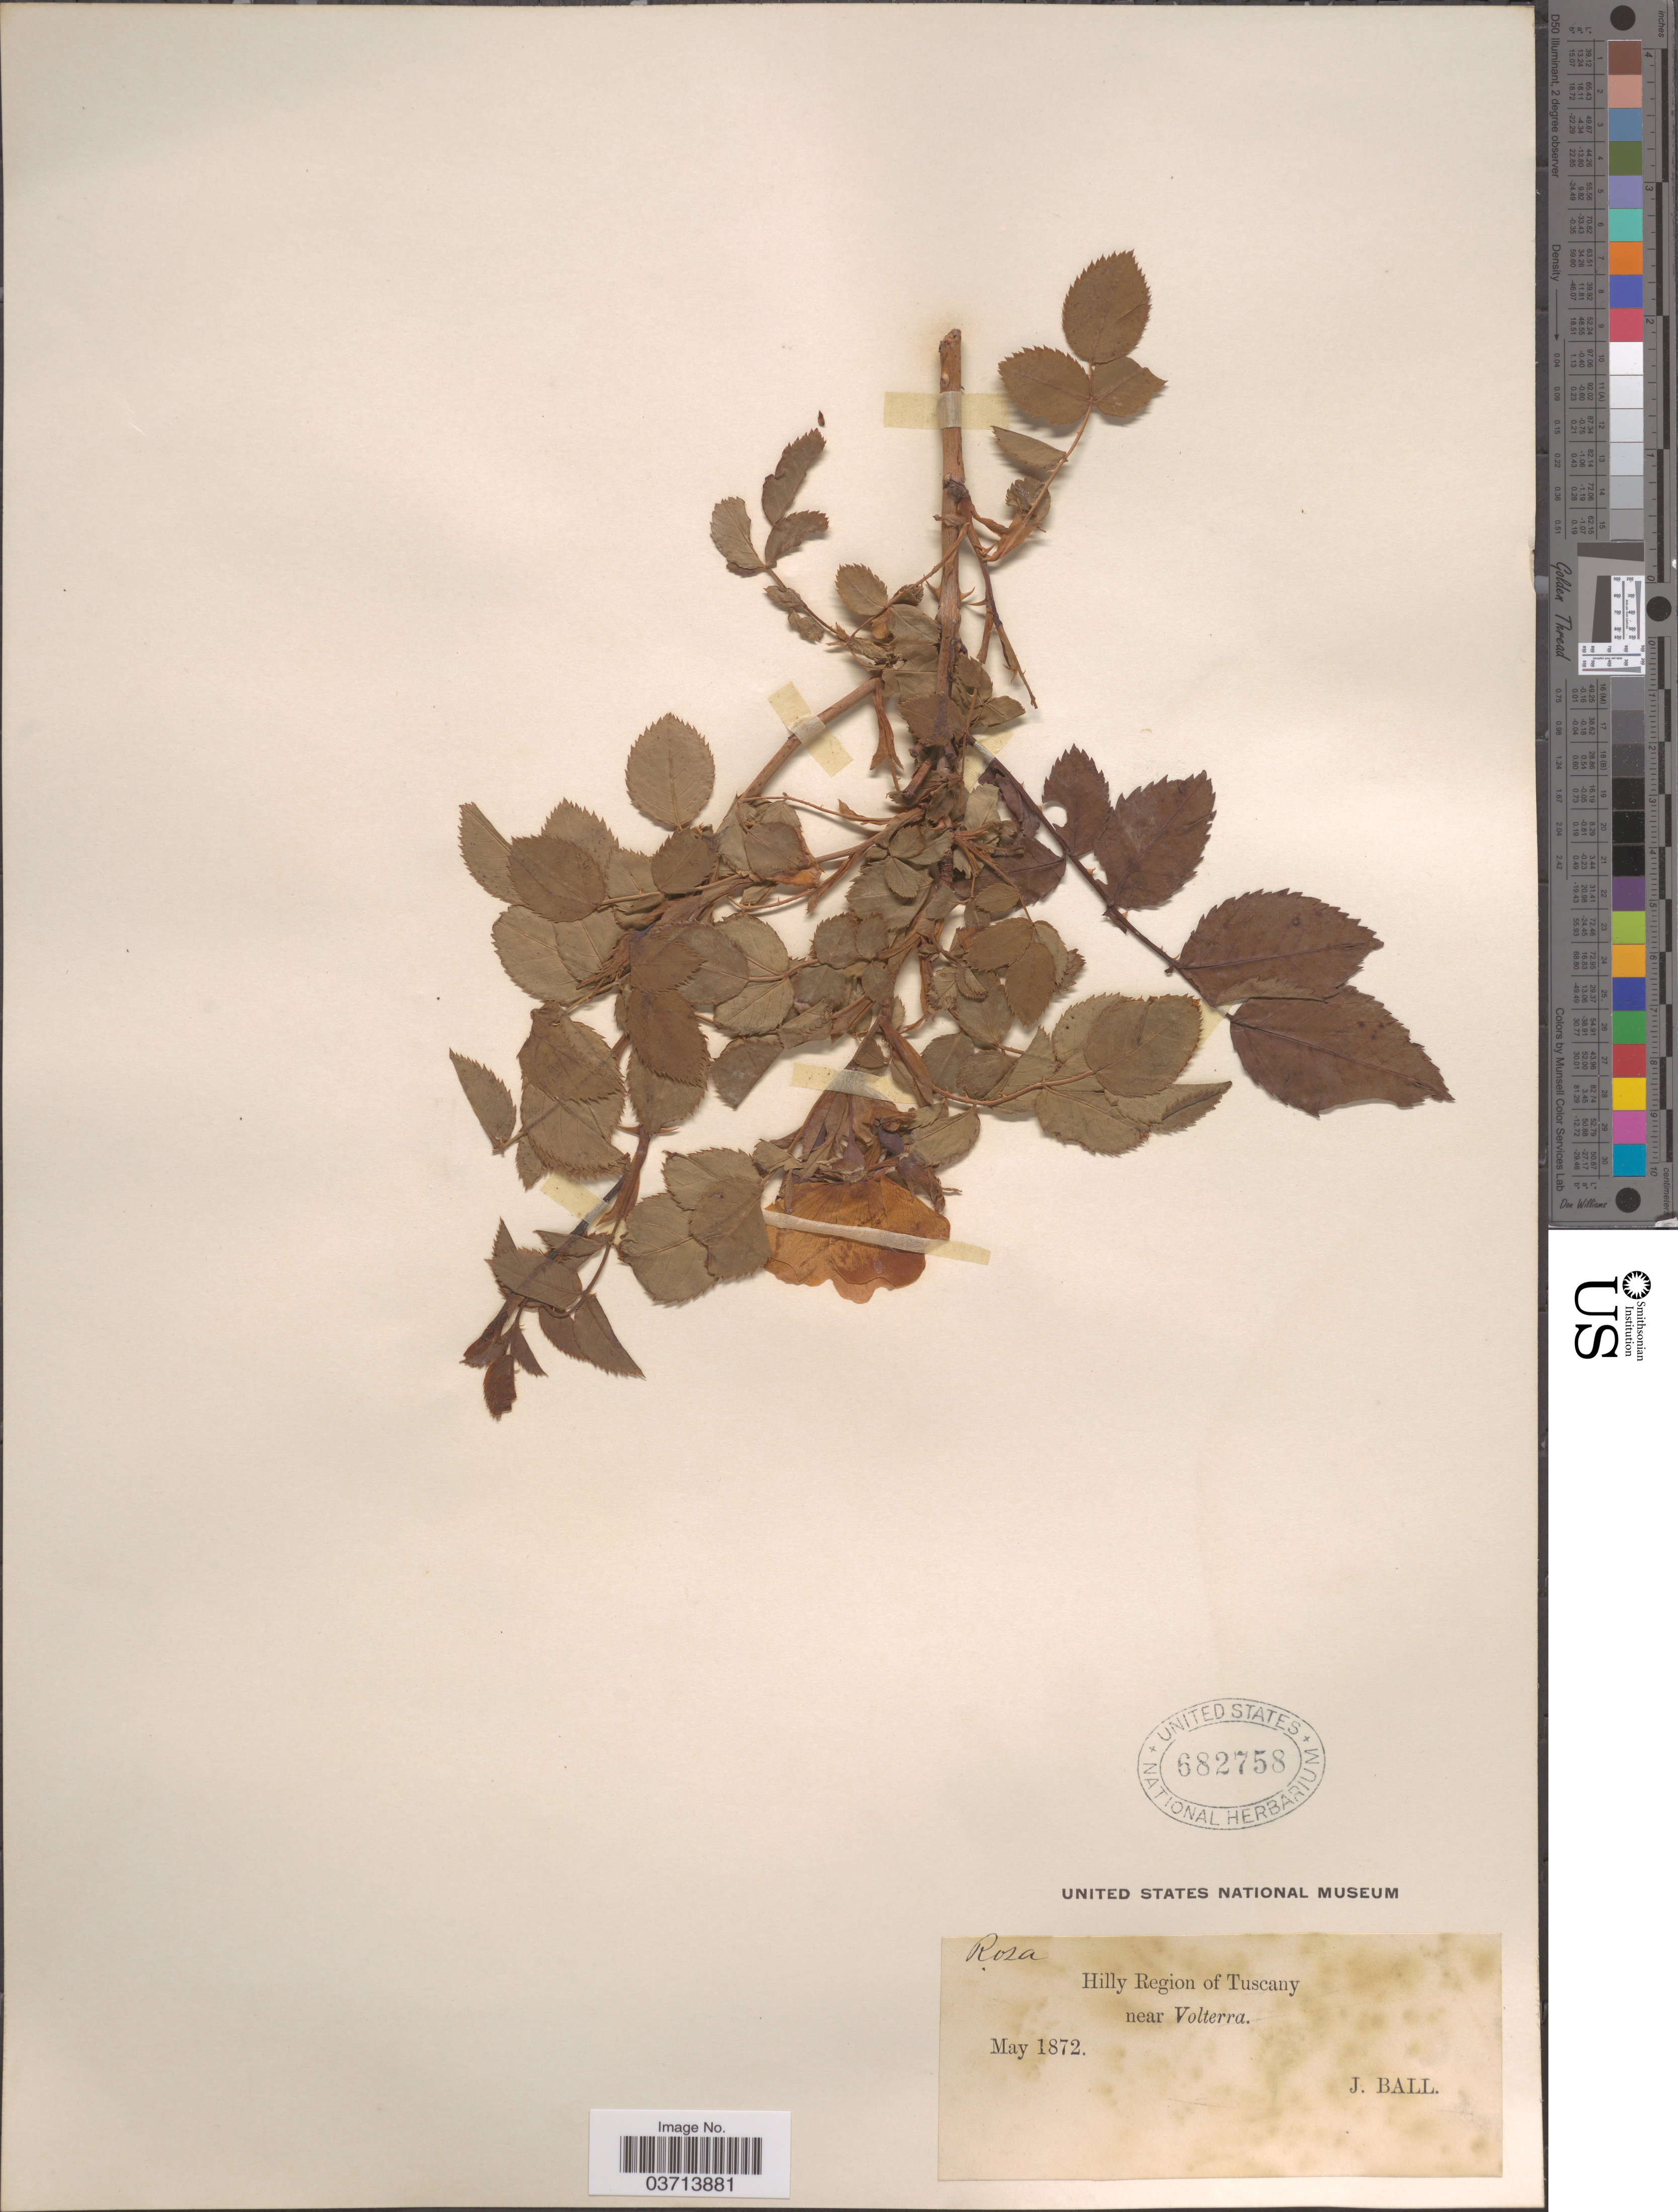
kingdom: Plantae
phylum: Tracheophyta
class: Magnoliopsida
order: Rosales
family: Rosaceae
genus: Rosa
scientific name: Rosa sp.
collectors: J. Ball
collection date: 1872-05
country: Italy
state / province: Tuscany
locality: Hilly Region of Tuscany near Volterra.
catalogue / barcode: US 682758